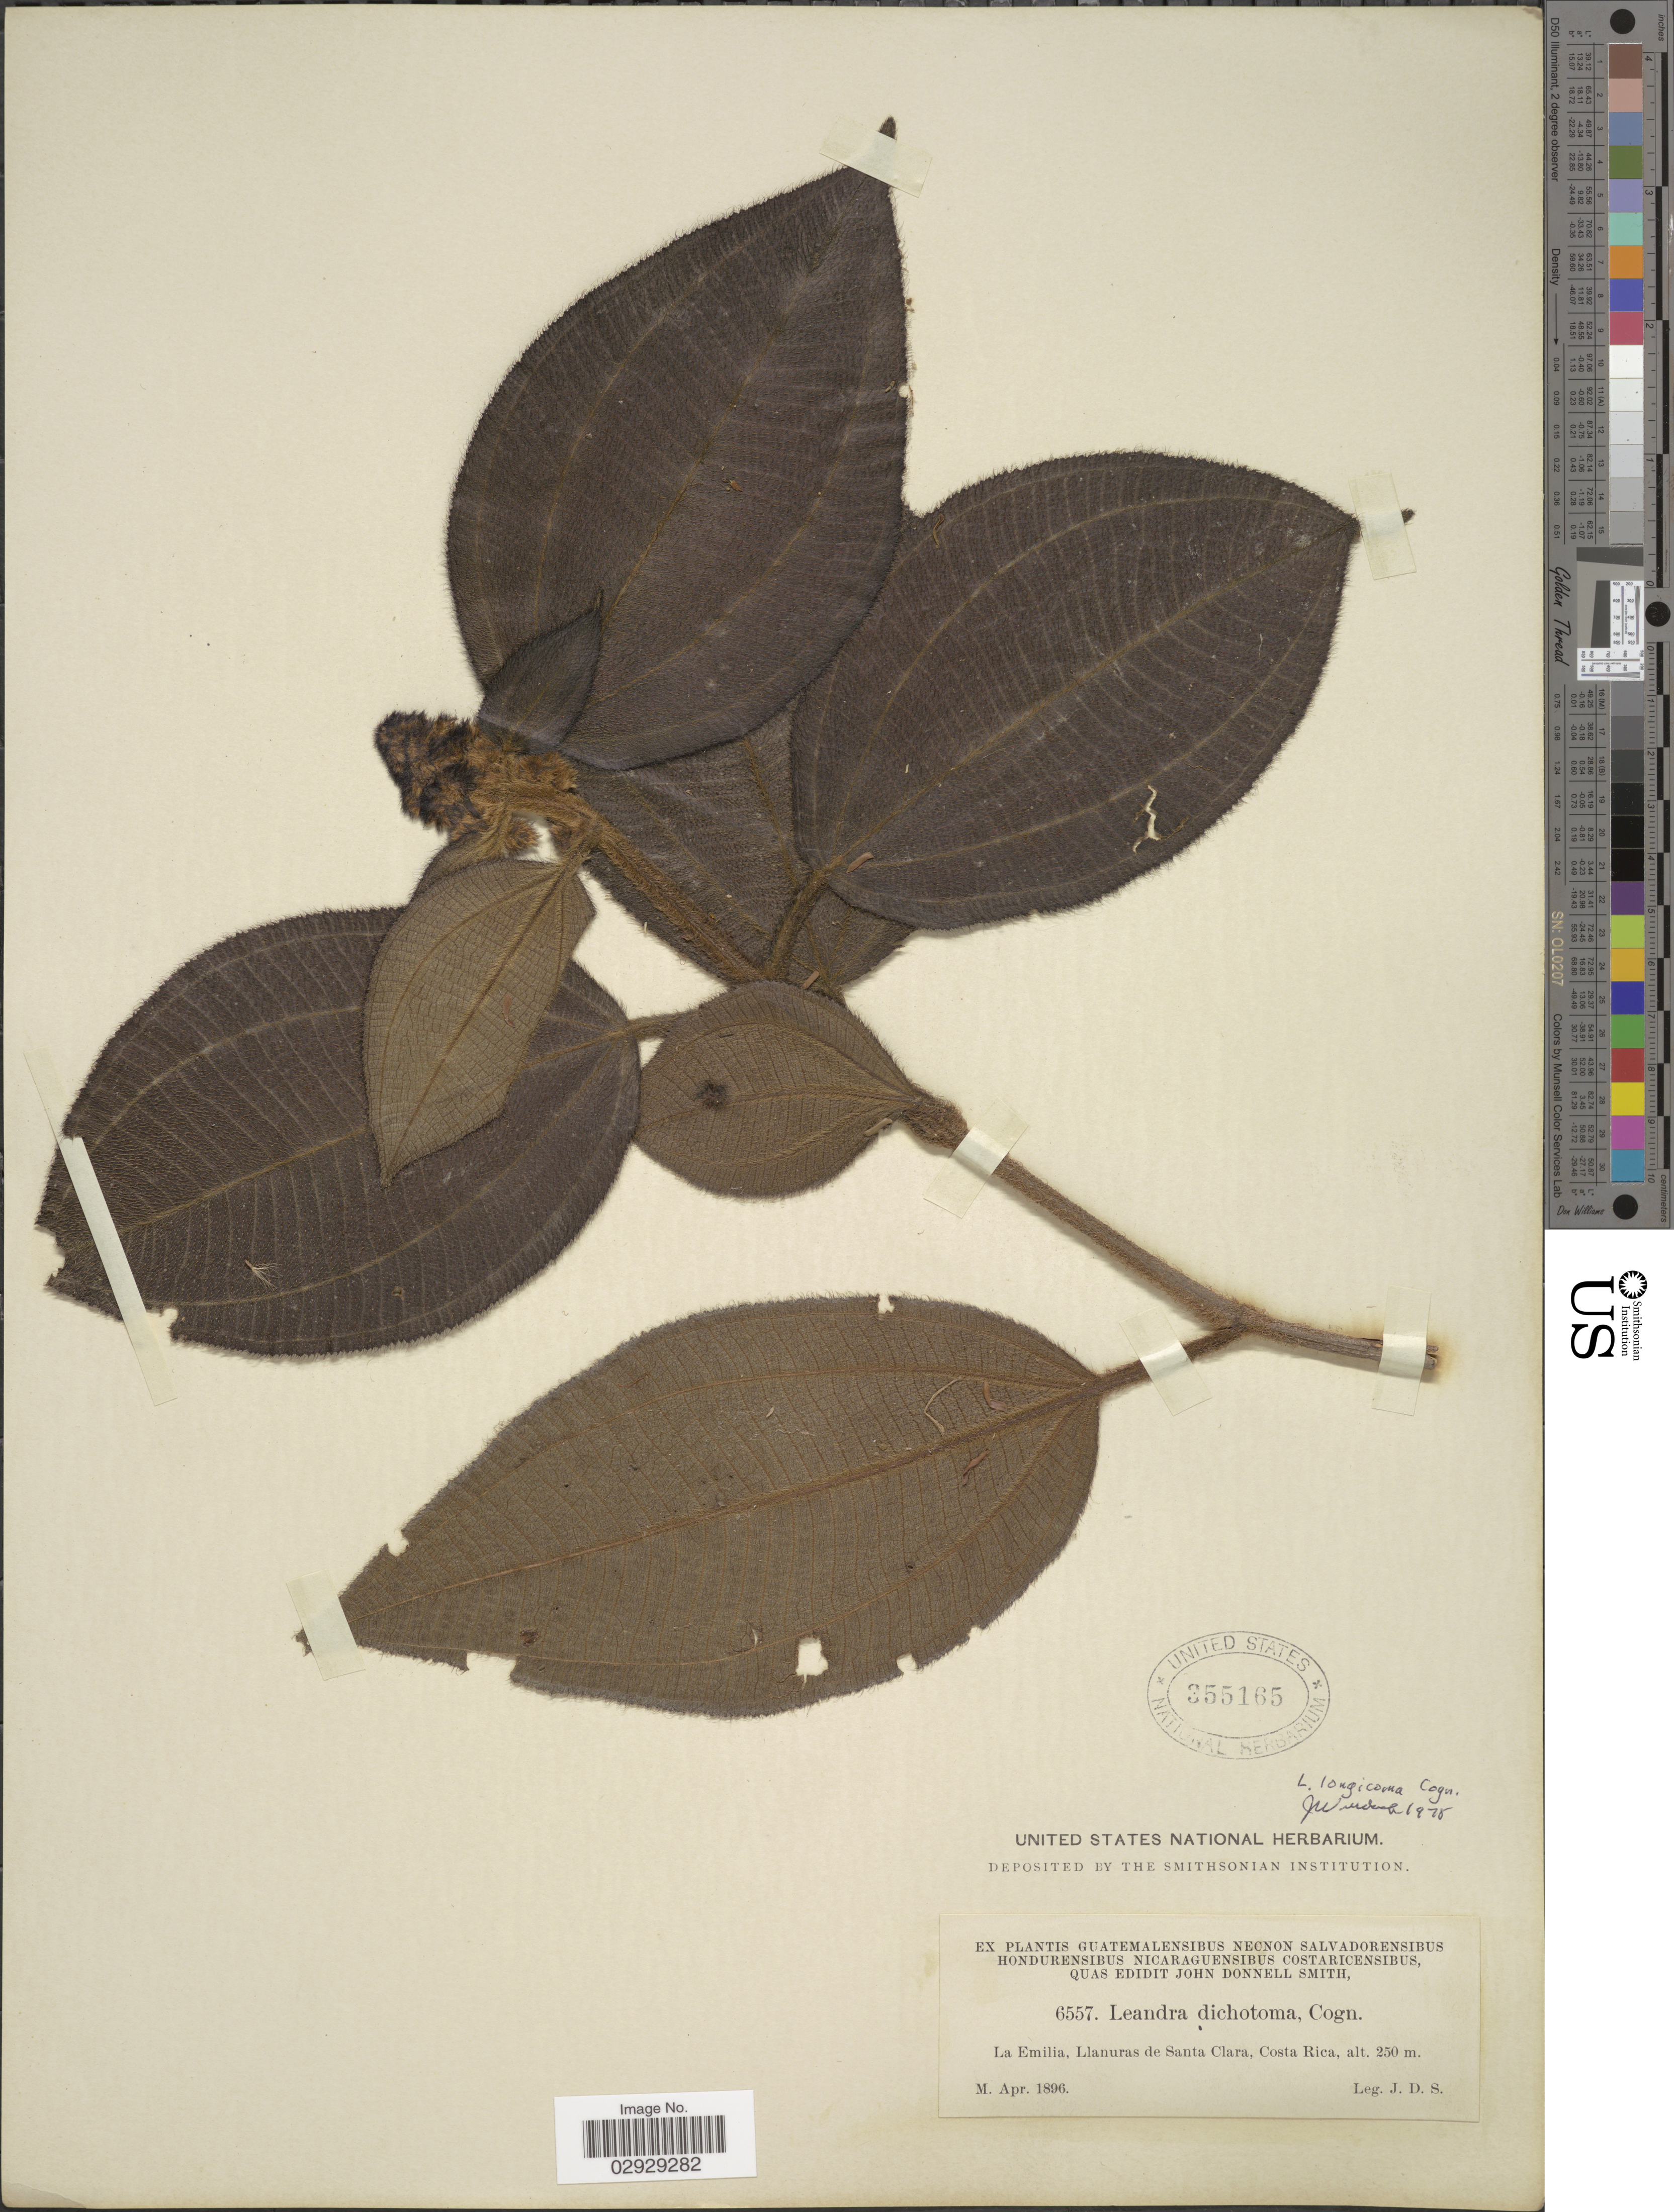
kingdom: Plantae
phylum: Tracheophyta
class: Magnoliopsida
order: Myrtales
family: Melastomataceae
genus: Leandra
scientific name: Leandra longicoma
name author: Cogn.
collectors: J. Donnell Smith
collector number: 6557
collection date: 1896-04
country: Costa Rica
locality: La Emilia, Llanuras de Santa Clara.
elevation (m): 250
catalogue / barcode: US 355165